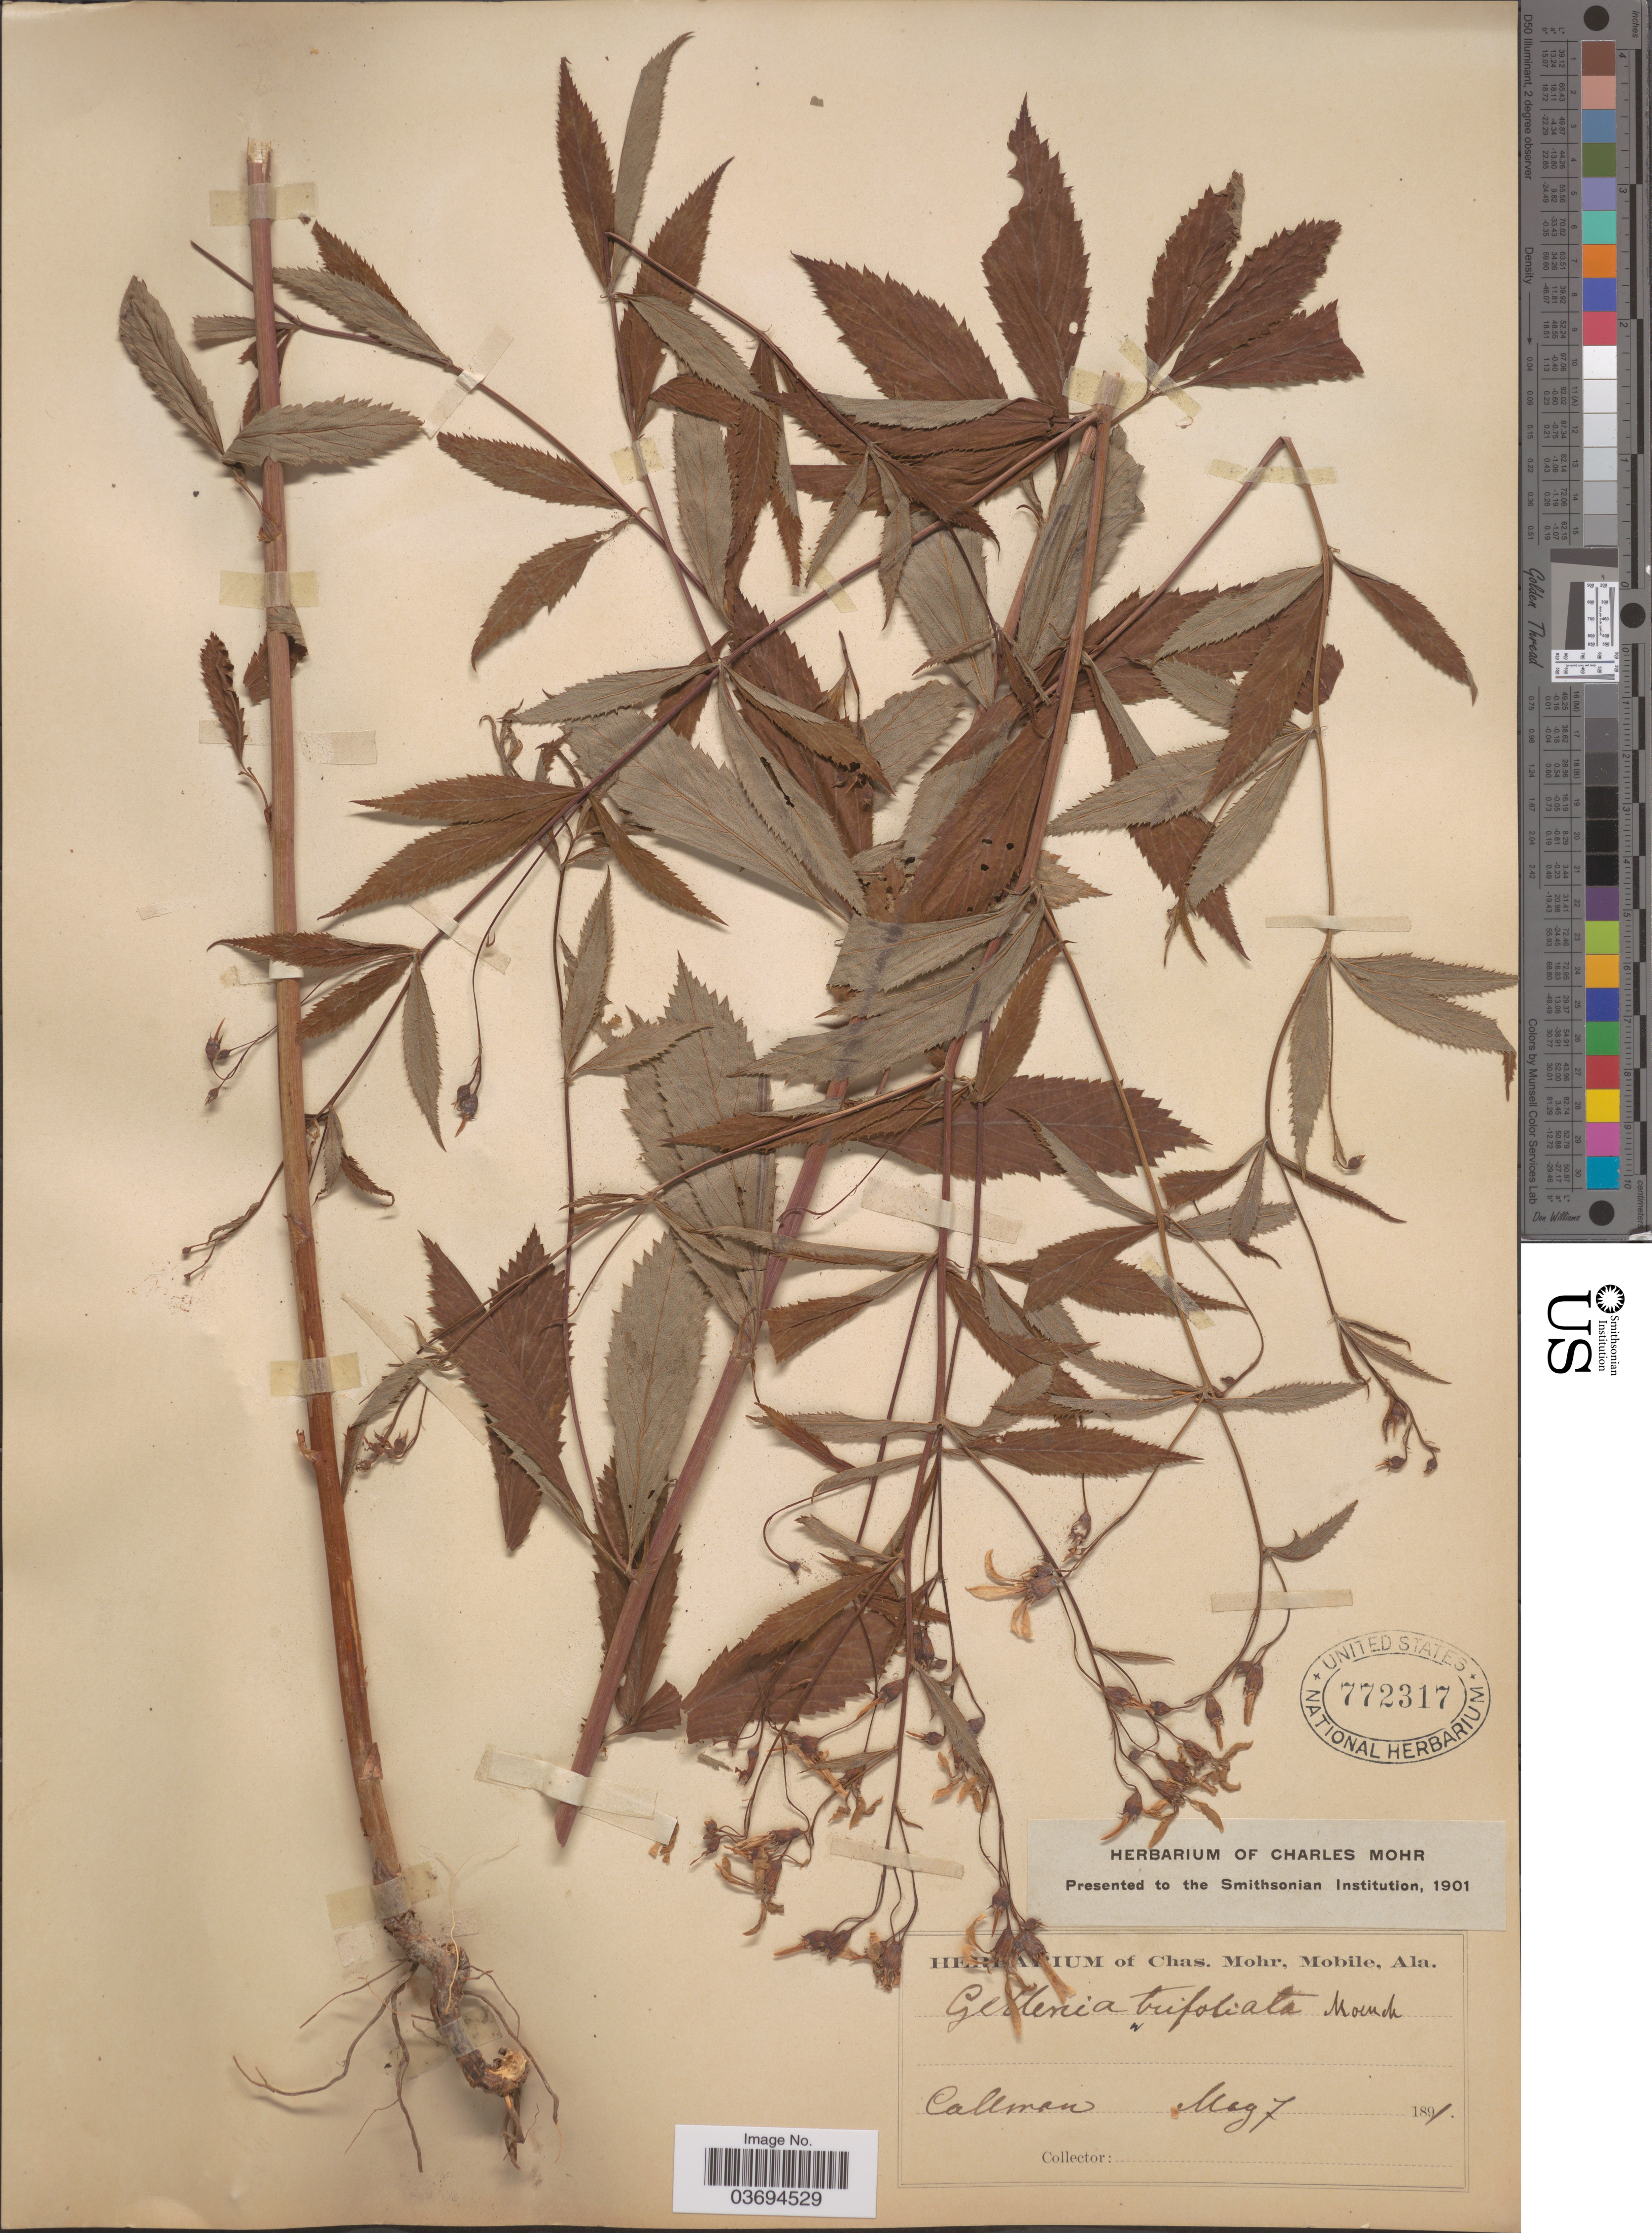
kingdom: Plantae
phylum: Tracheophyta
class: Magnoliopsida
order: Rosales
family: Rosaceae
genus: Gillenia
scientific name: Gillenia trifoliata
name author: (L.) Moench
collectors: ex herb. Charles Mohr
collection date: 1891-05-07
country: United States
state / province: Alabama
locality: Cullman.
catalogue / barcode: US 772317